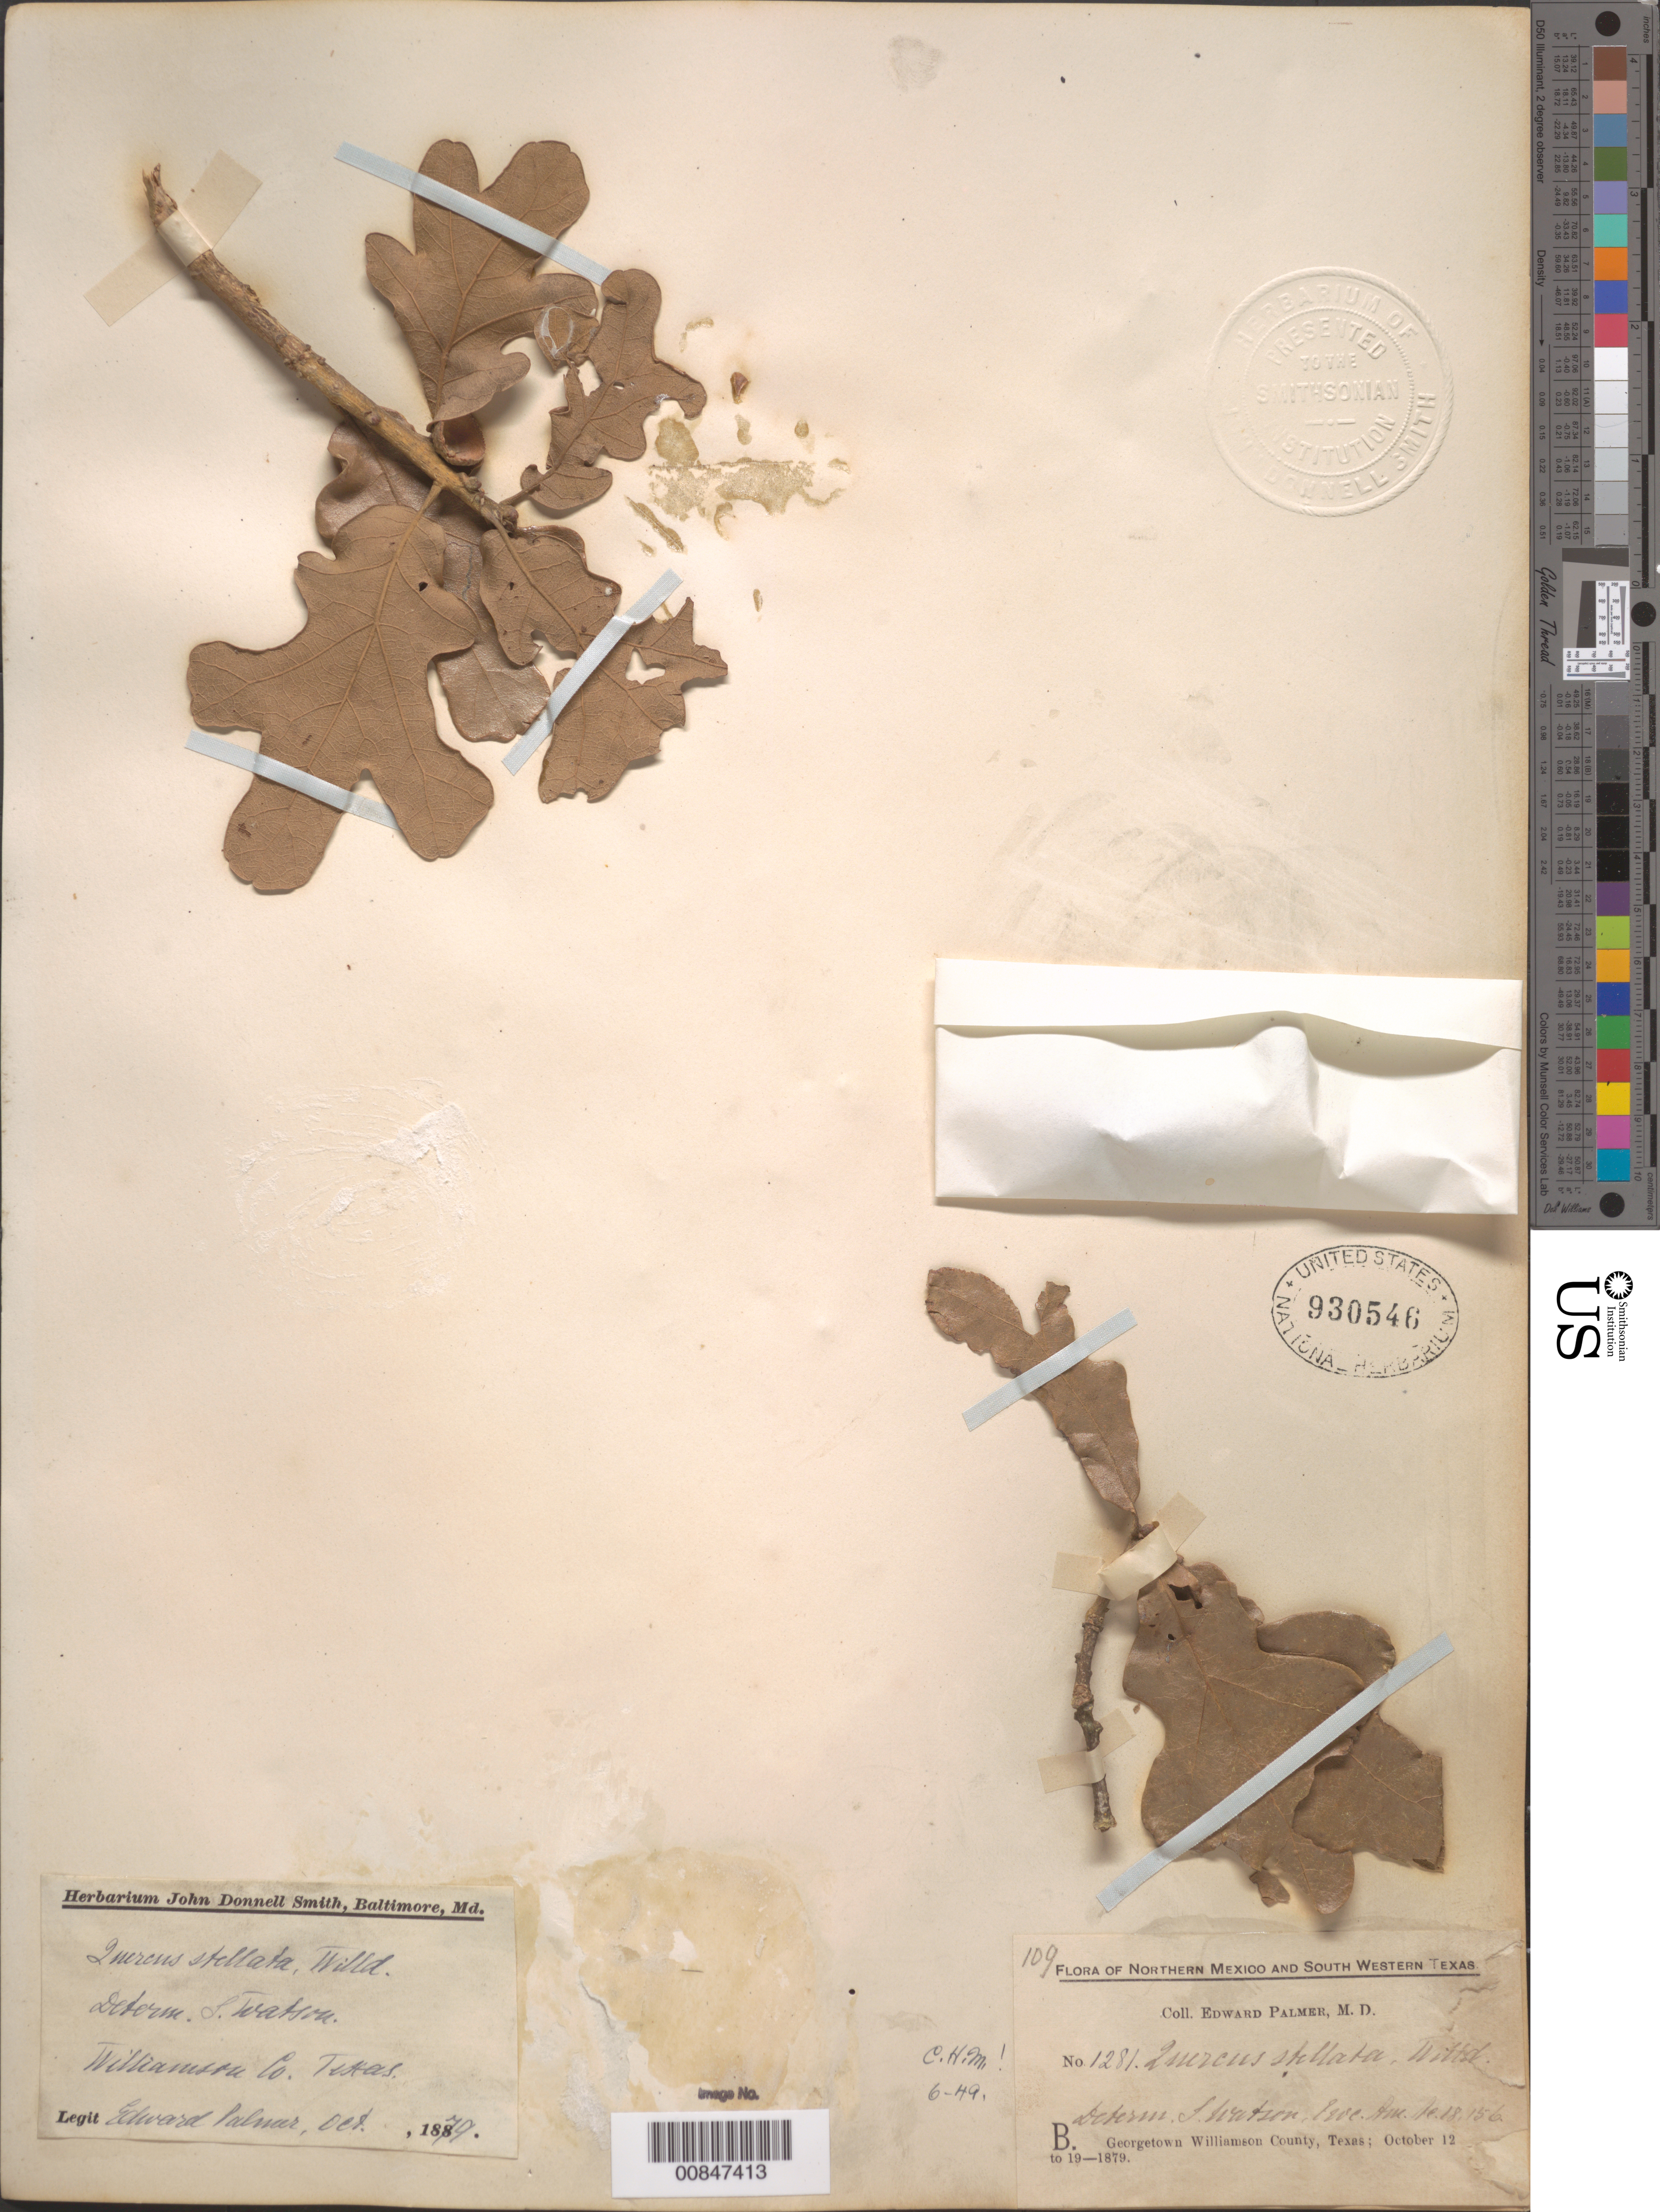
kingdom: Plantae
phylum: Tracheophyta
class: Magnoliopsida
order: Fagales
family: Fagaceae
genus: Quercus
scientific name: Quercus stellata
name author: Wangenh.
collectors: E. Palmer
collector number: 1281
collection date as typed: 12 Oct 1879 to 19 Oct 1879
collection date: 1879-10-12/1879-10-19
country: United States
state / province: Texas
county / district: Williamson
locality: B. Georgetown, Williamson County, Texas.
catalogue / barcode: US 930546